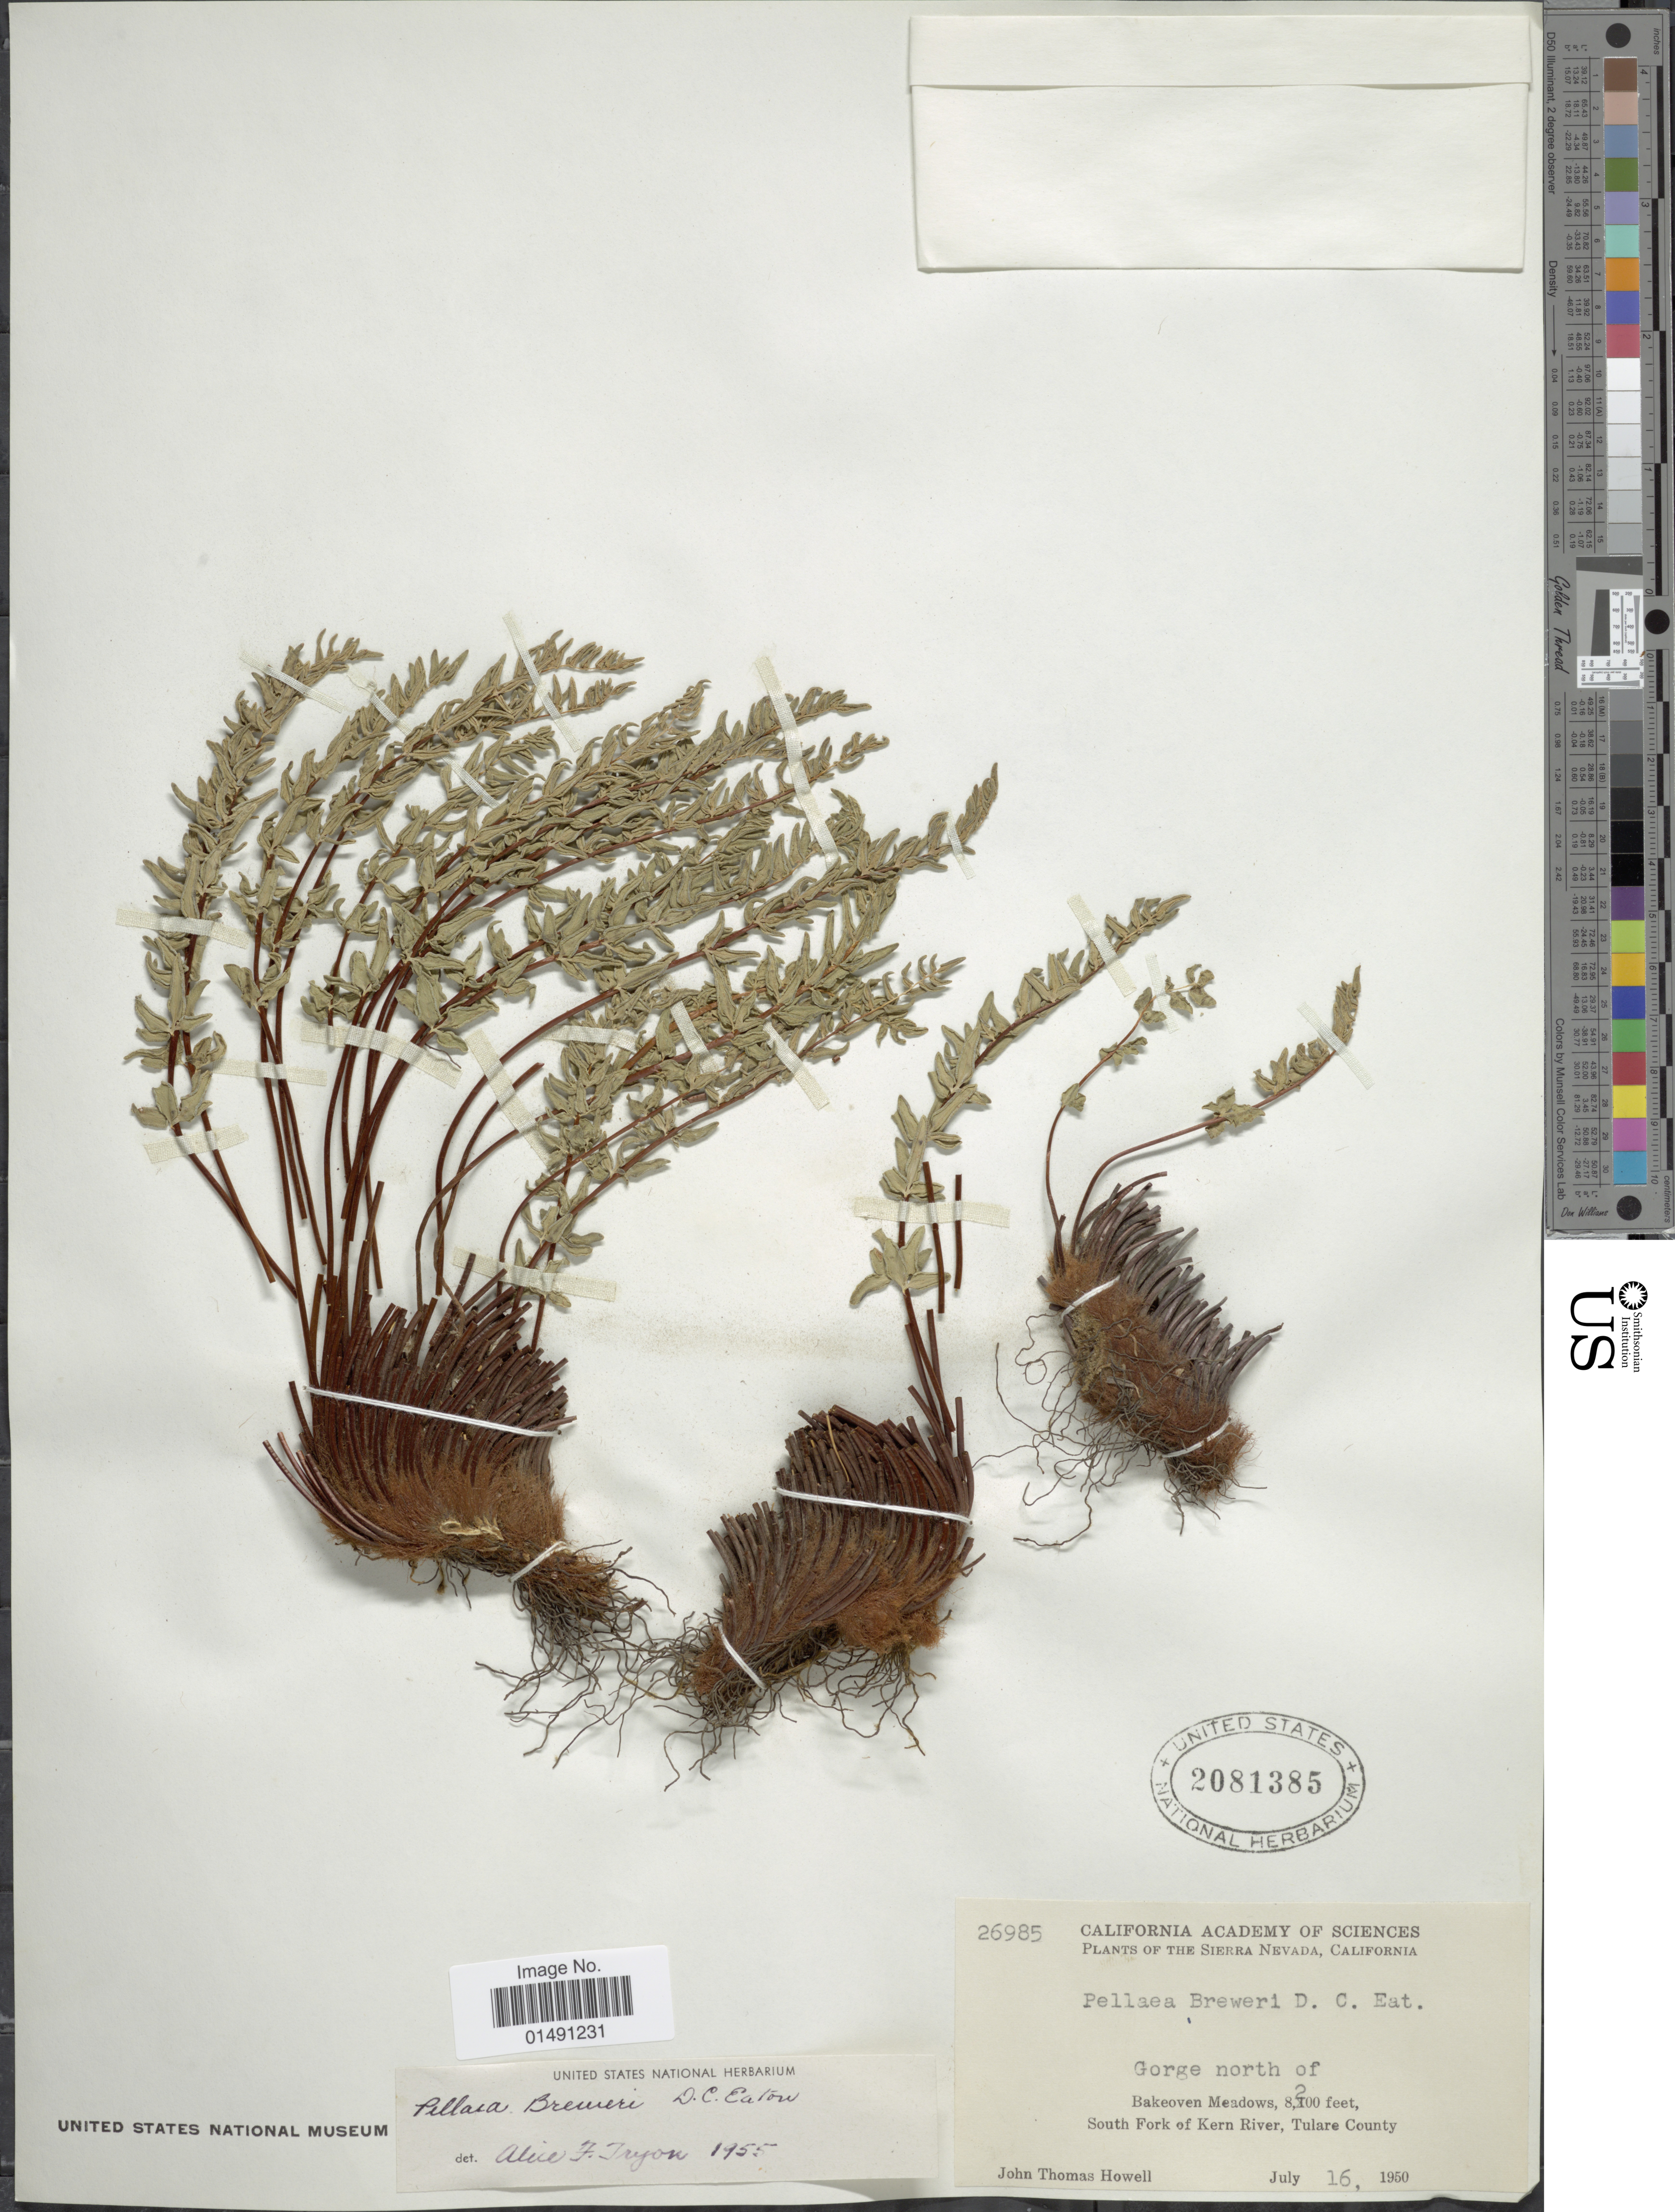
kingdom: Plantae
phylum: Tracheophyta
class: Polypodiopsida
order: Polypodiales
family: Pteridaceae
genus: Pellaea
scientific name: Pellaea breweri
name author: D.C. Eaton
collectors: J. T. Howell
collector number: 26985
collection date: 1950-07-16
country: United States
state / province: California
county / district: Tulare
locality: The Sierra Nevada, Gorge north of Bakeoven Meadows, South Fork of Kern River, Tulare County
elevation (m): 2499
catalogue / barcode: US 2081385